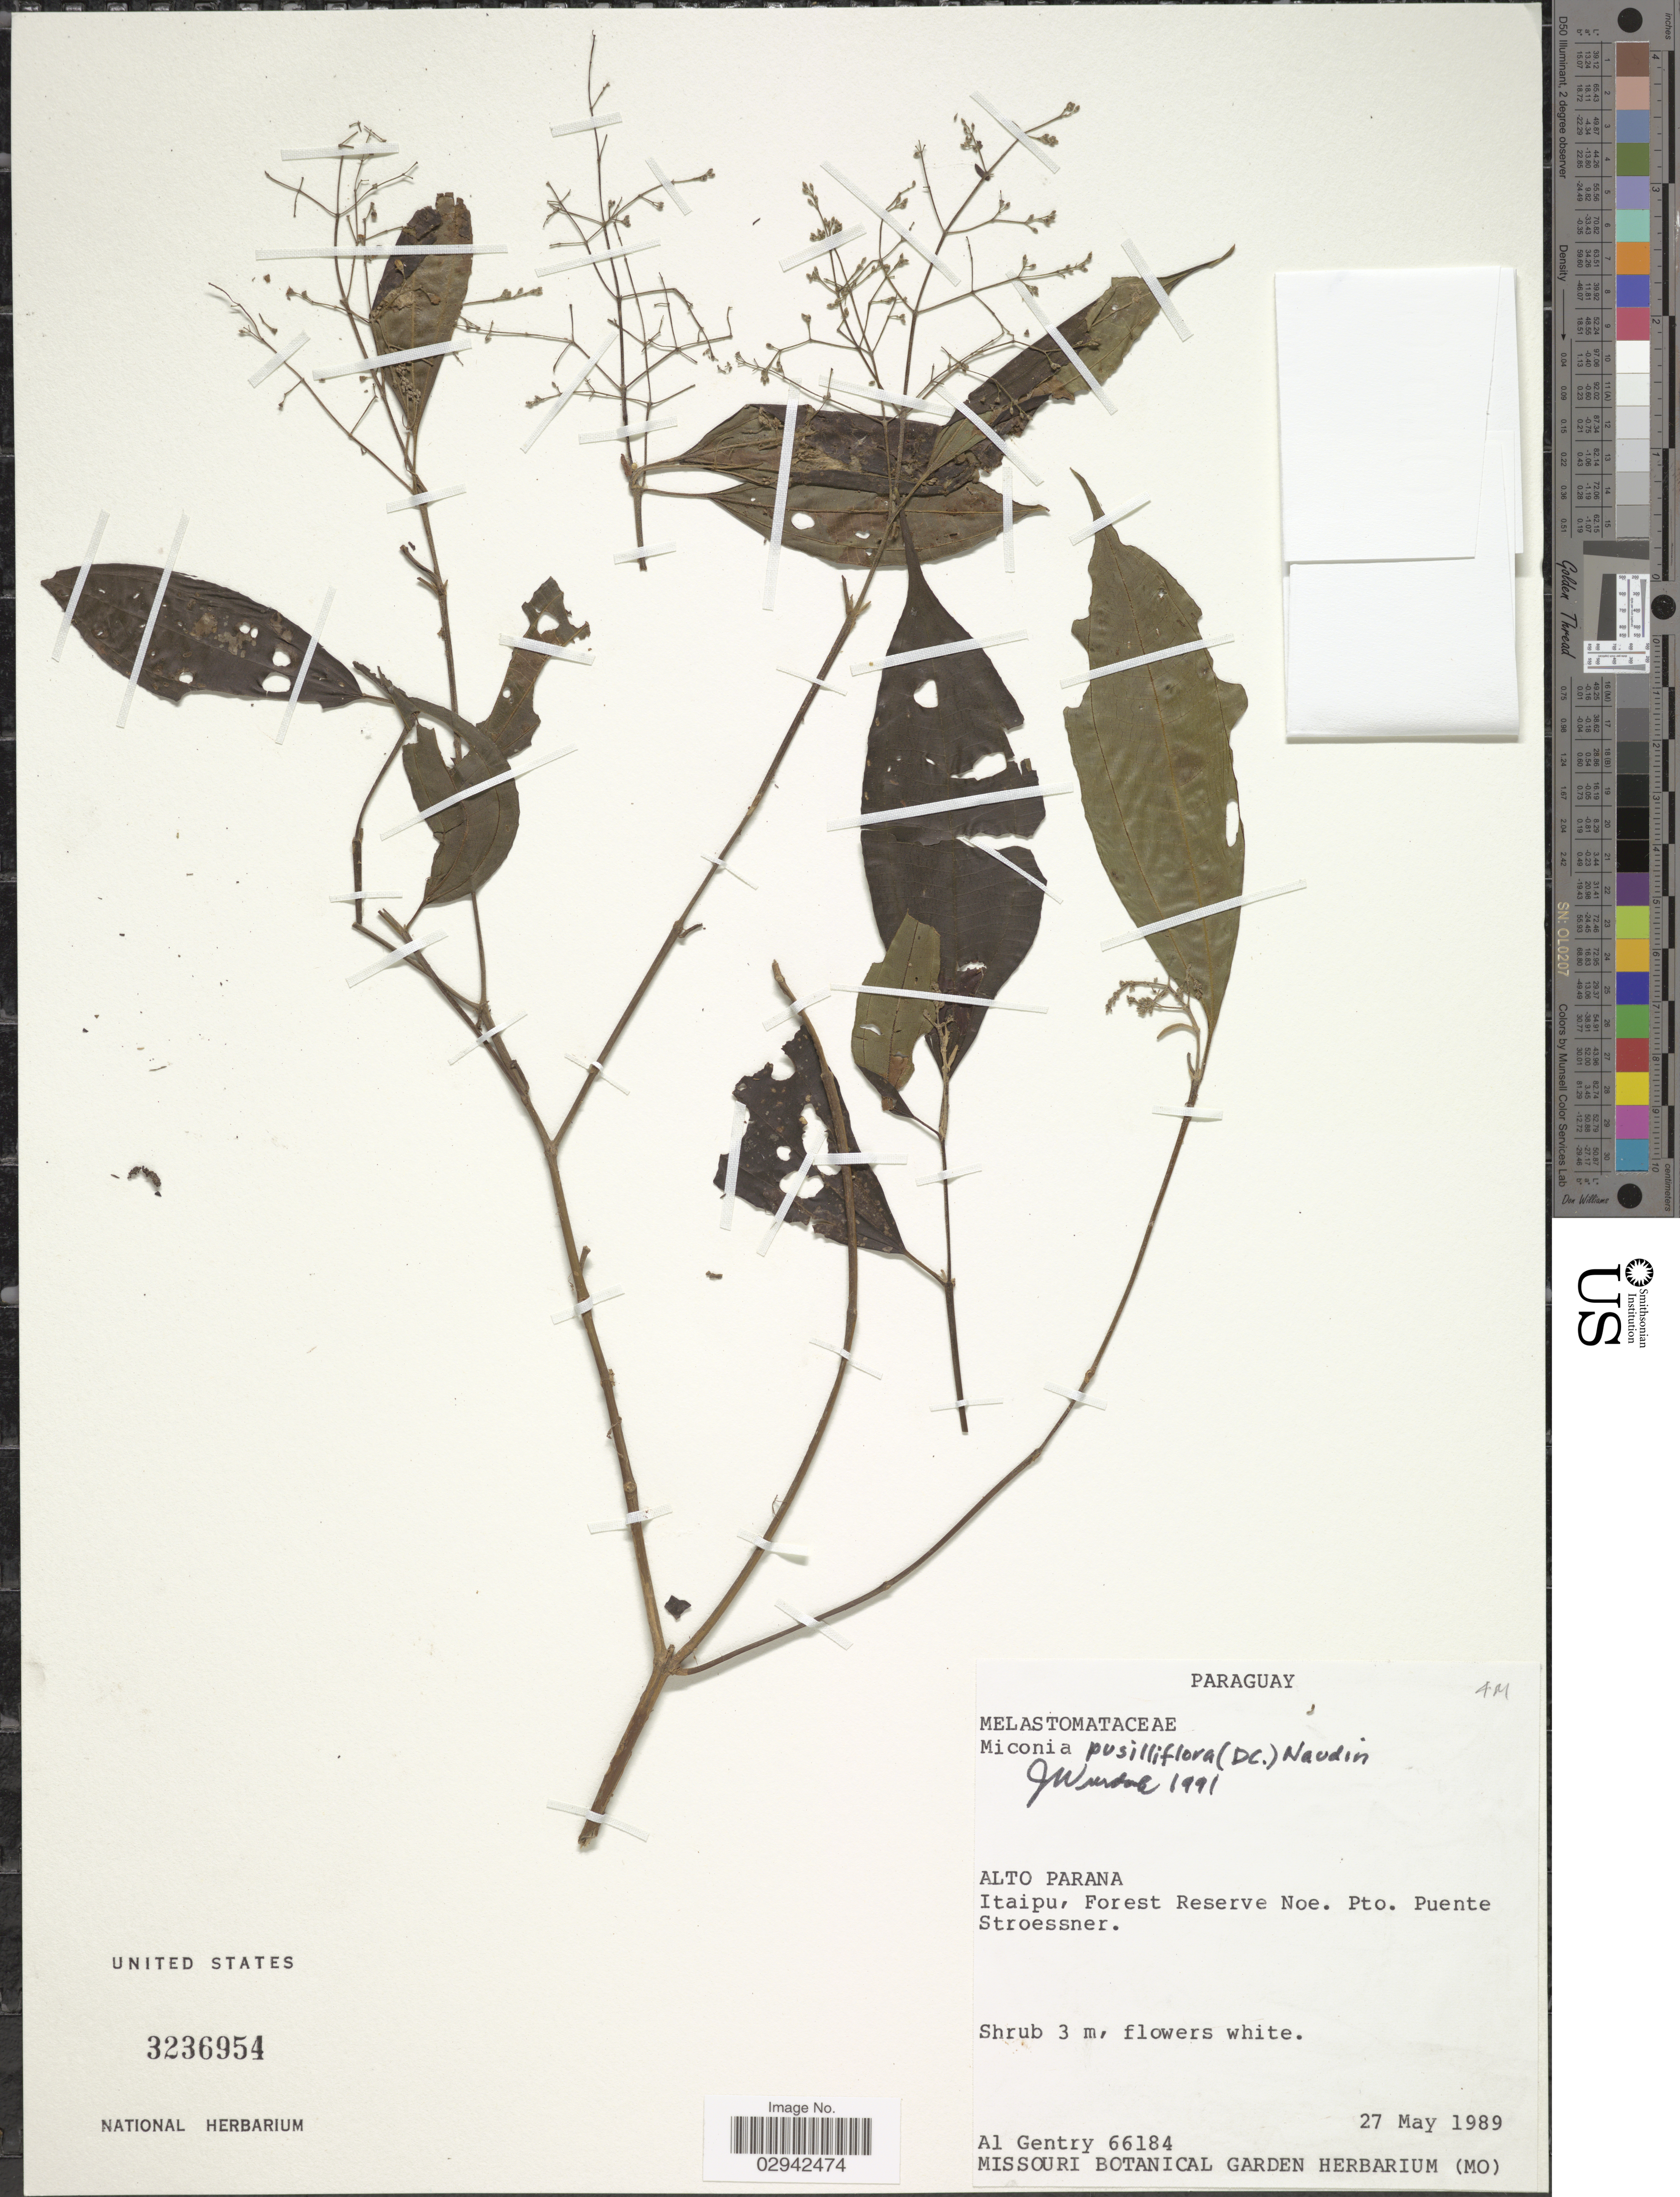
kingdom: Plantae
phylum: Tracheophyta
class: Magnoliopsida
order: Myrtales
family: Melastomataceae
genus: Miconia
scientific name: Miconia pusilliflora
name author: Triana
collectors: A. H. Gentry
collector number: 66184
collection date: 1989-05-27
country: Paraguay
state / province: Alto Parana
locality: Itaipu, Forest Reserve Noe, Pto. Puente Stroessner.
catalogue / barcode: US 3236954